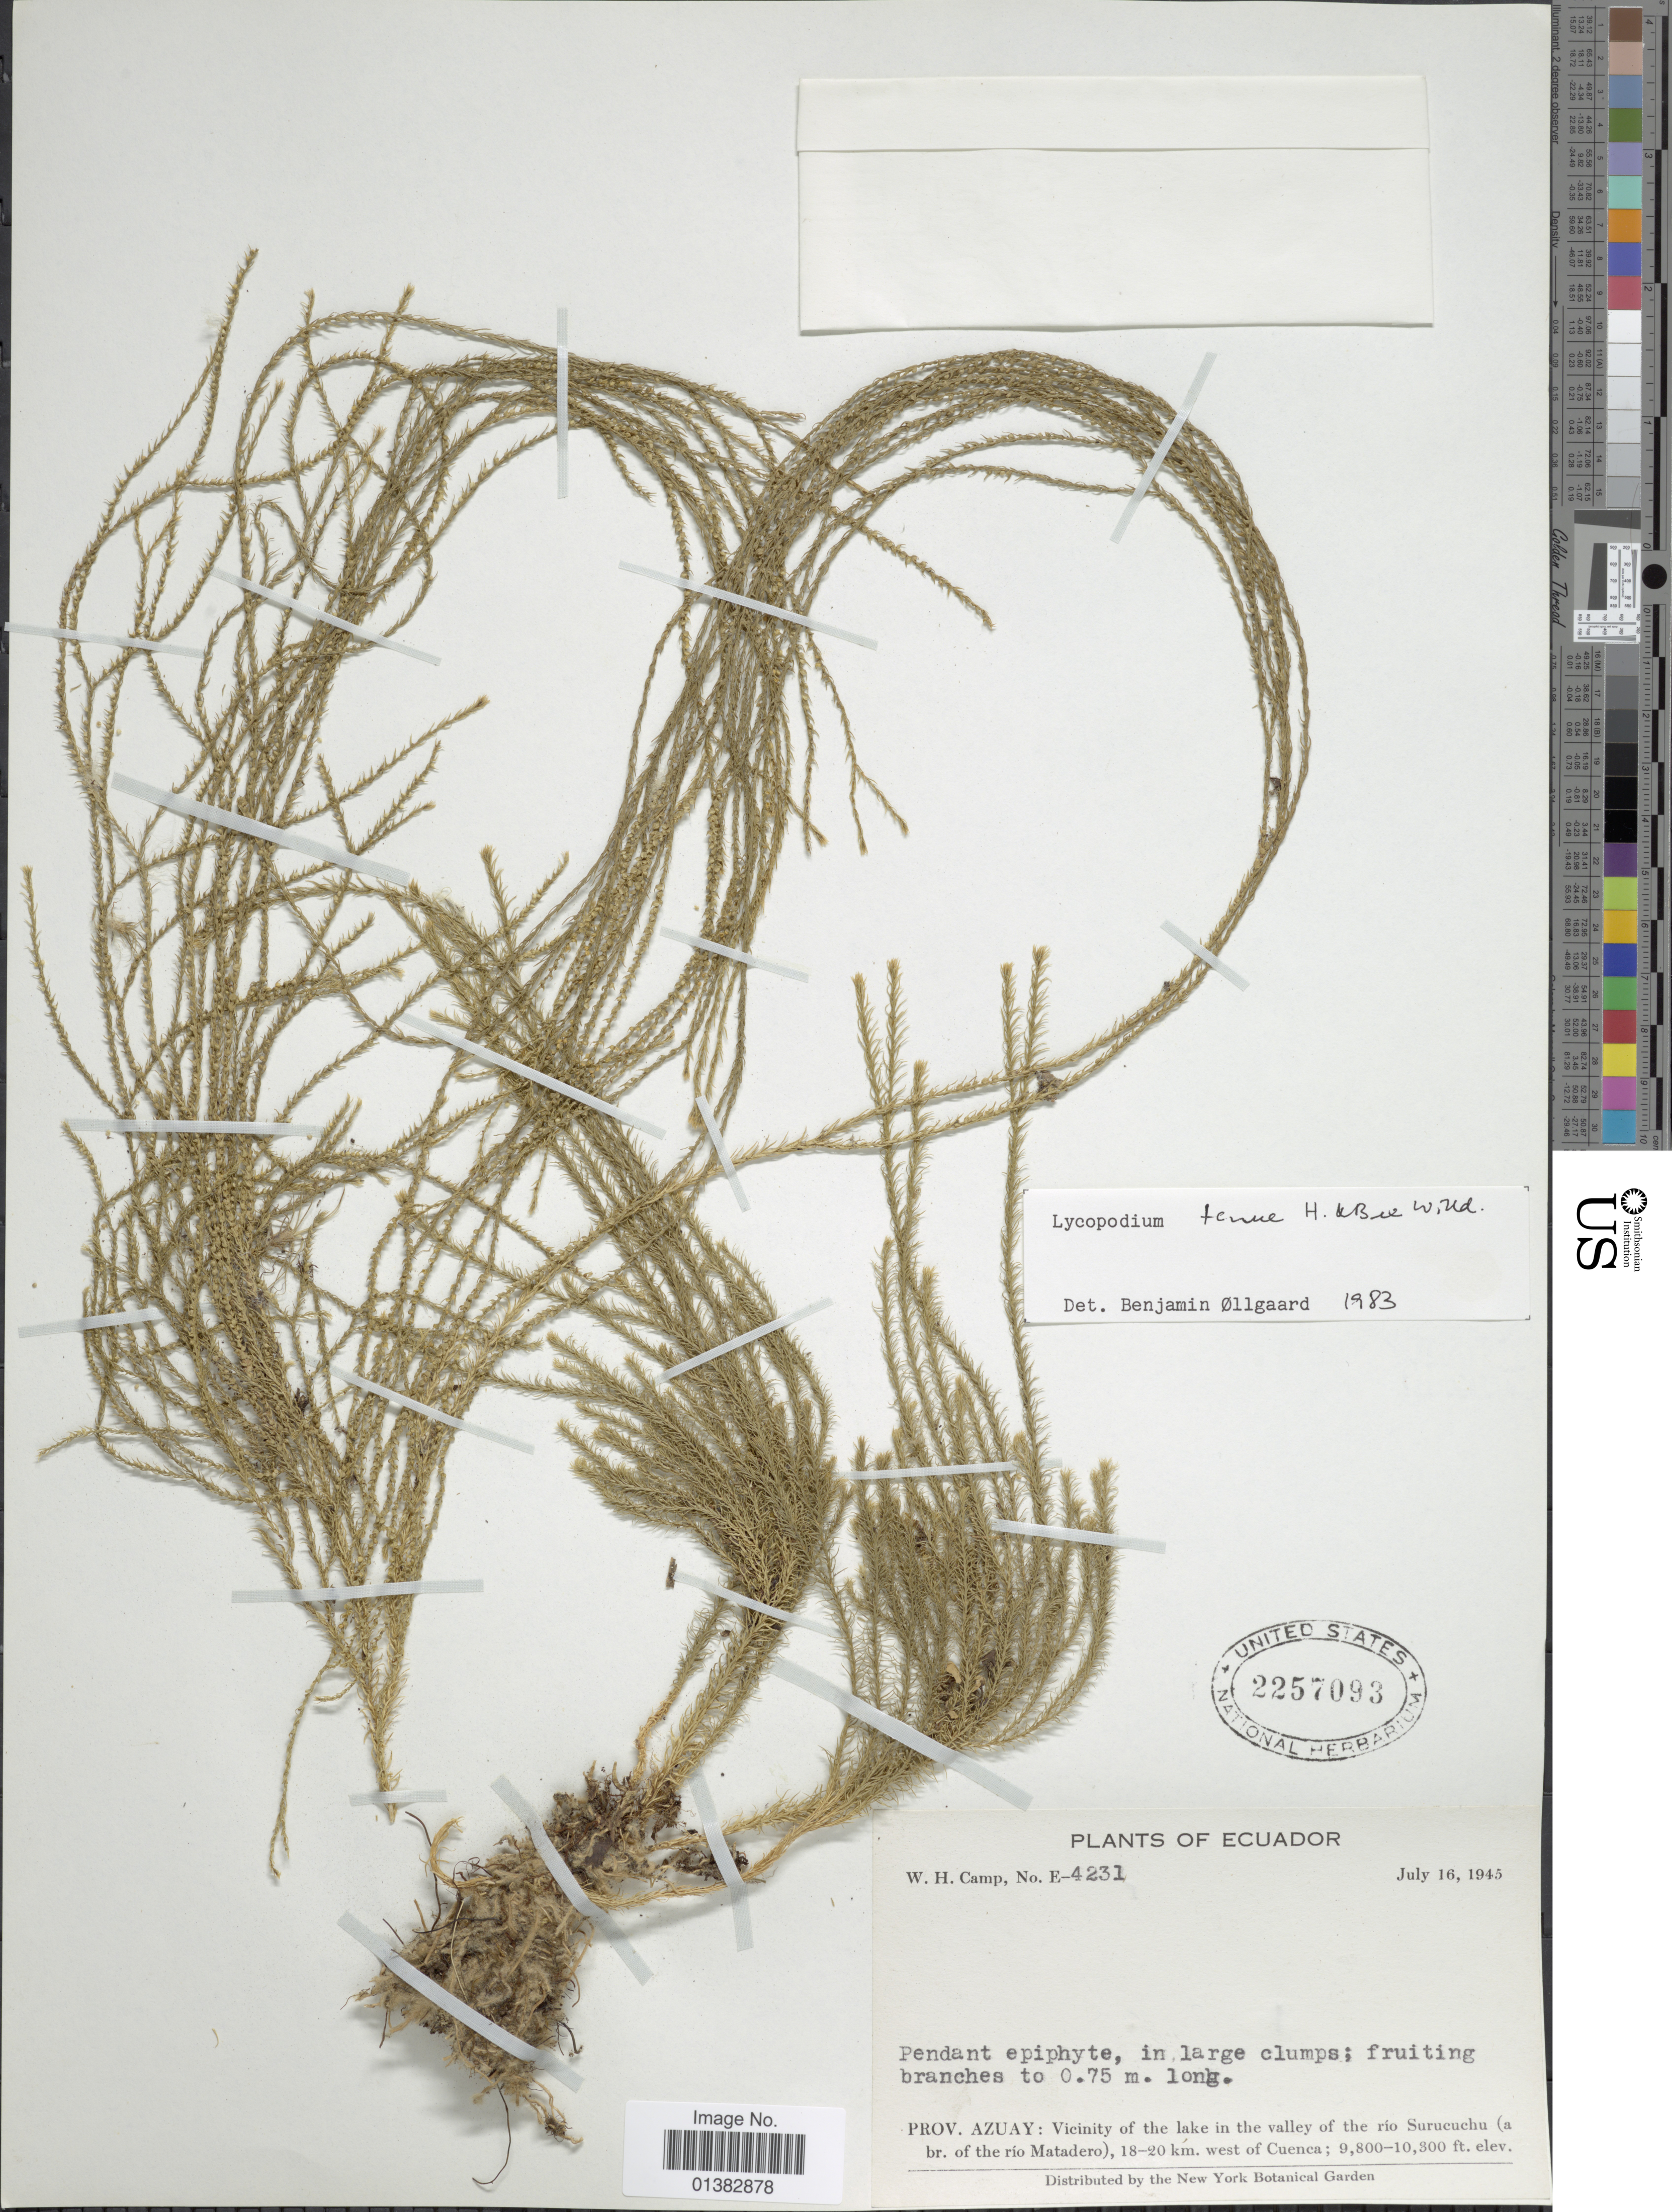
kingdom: Plantae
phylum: Tracheophyta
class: Lycopodiopsida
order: Lycopodiales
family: Lycopodiaceae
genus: Phlegmariurus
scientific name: Phlegmariurus tenuis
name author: (Humb. & Bonpl. ex Willd.) B. Øllg.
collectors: W. H. Camp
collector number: E-4231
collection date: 1945-07-16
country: Ecuador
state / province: Azuay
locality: Vicinity of the lake in the valley of the río Surucucha (a br. of the río Matadero), 18-20 km. west of Cuenca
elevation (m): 2987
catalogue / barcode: US 2257093